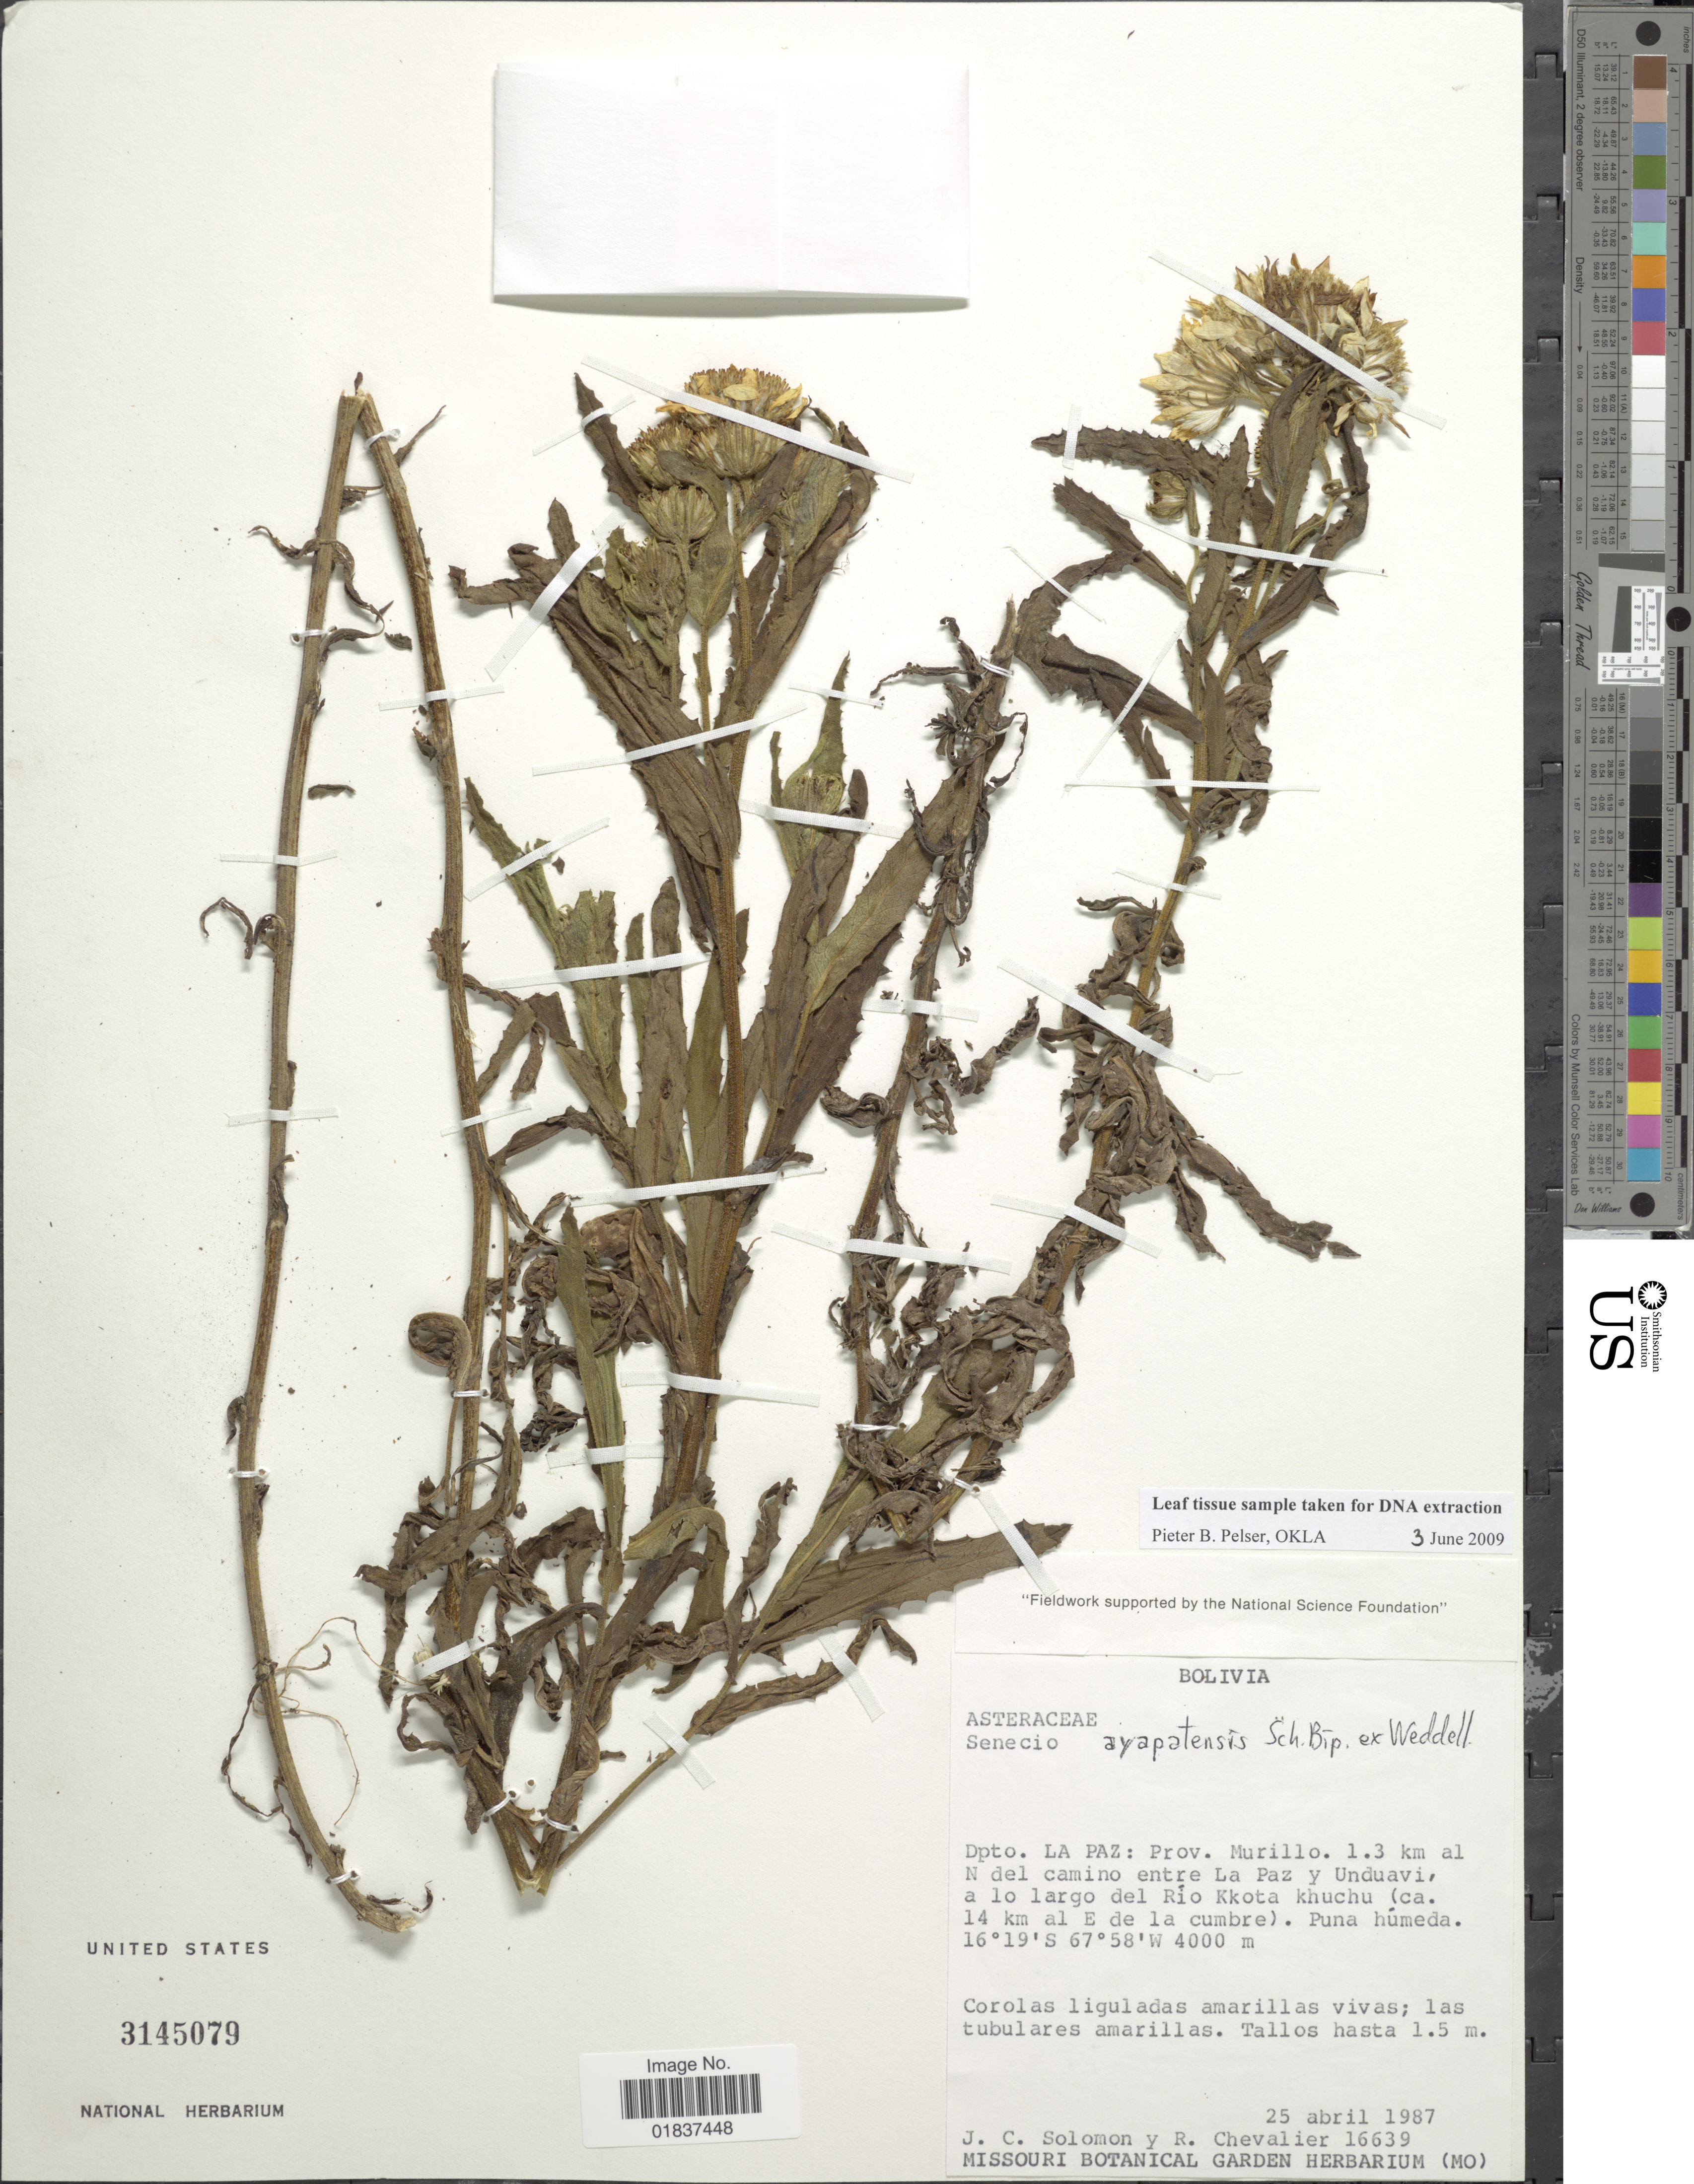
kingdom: Plantae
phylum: Tracheophyta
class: Magnoliopsida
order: Asterales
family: Asteraceae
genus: Senecio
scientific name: Senecio ayapatensis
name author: Sch. Bip.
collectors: J. C. Solomon & R. C. Chevalier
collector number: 16639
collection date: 1987-04-25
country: Bolivia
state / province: La Paz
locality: Dpto. La Paz: Prov. Murillo. 1.3 km al N del camino entre La Paz y Unduavi, a lo largo del Rio Kkota Khuchu (ca. 14 km al E de la cumbre)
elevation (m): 4000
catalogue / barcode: US 3145079